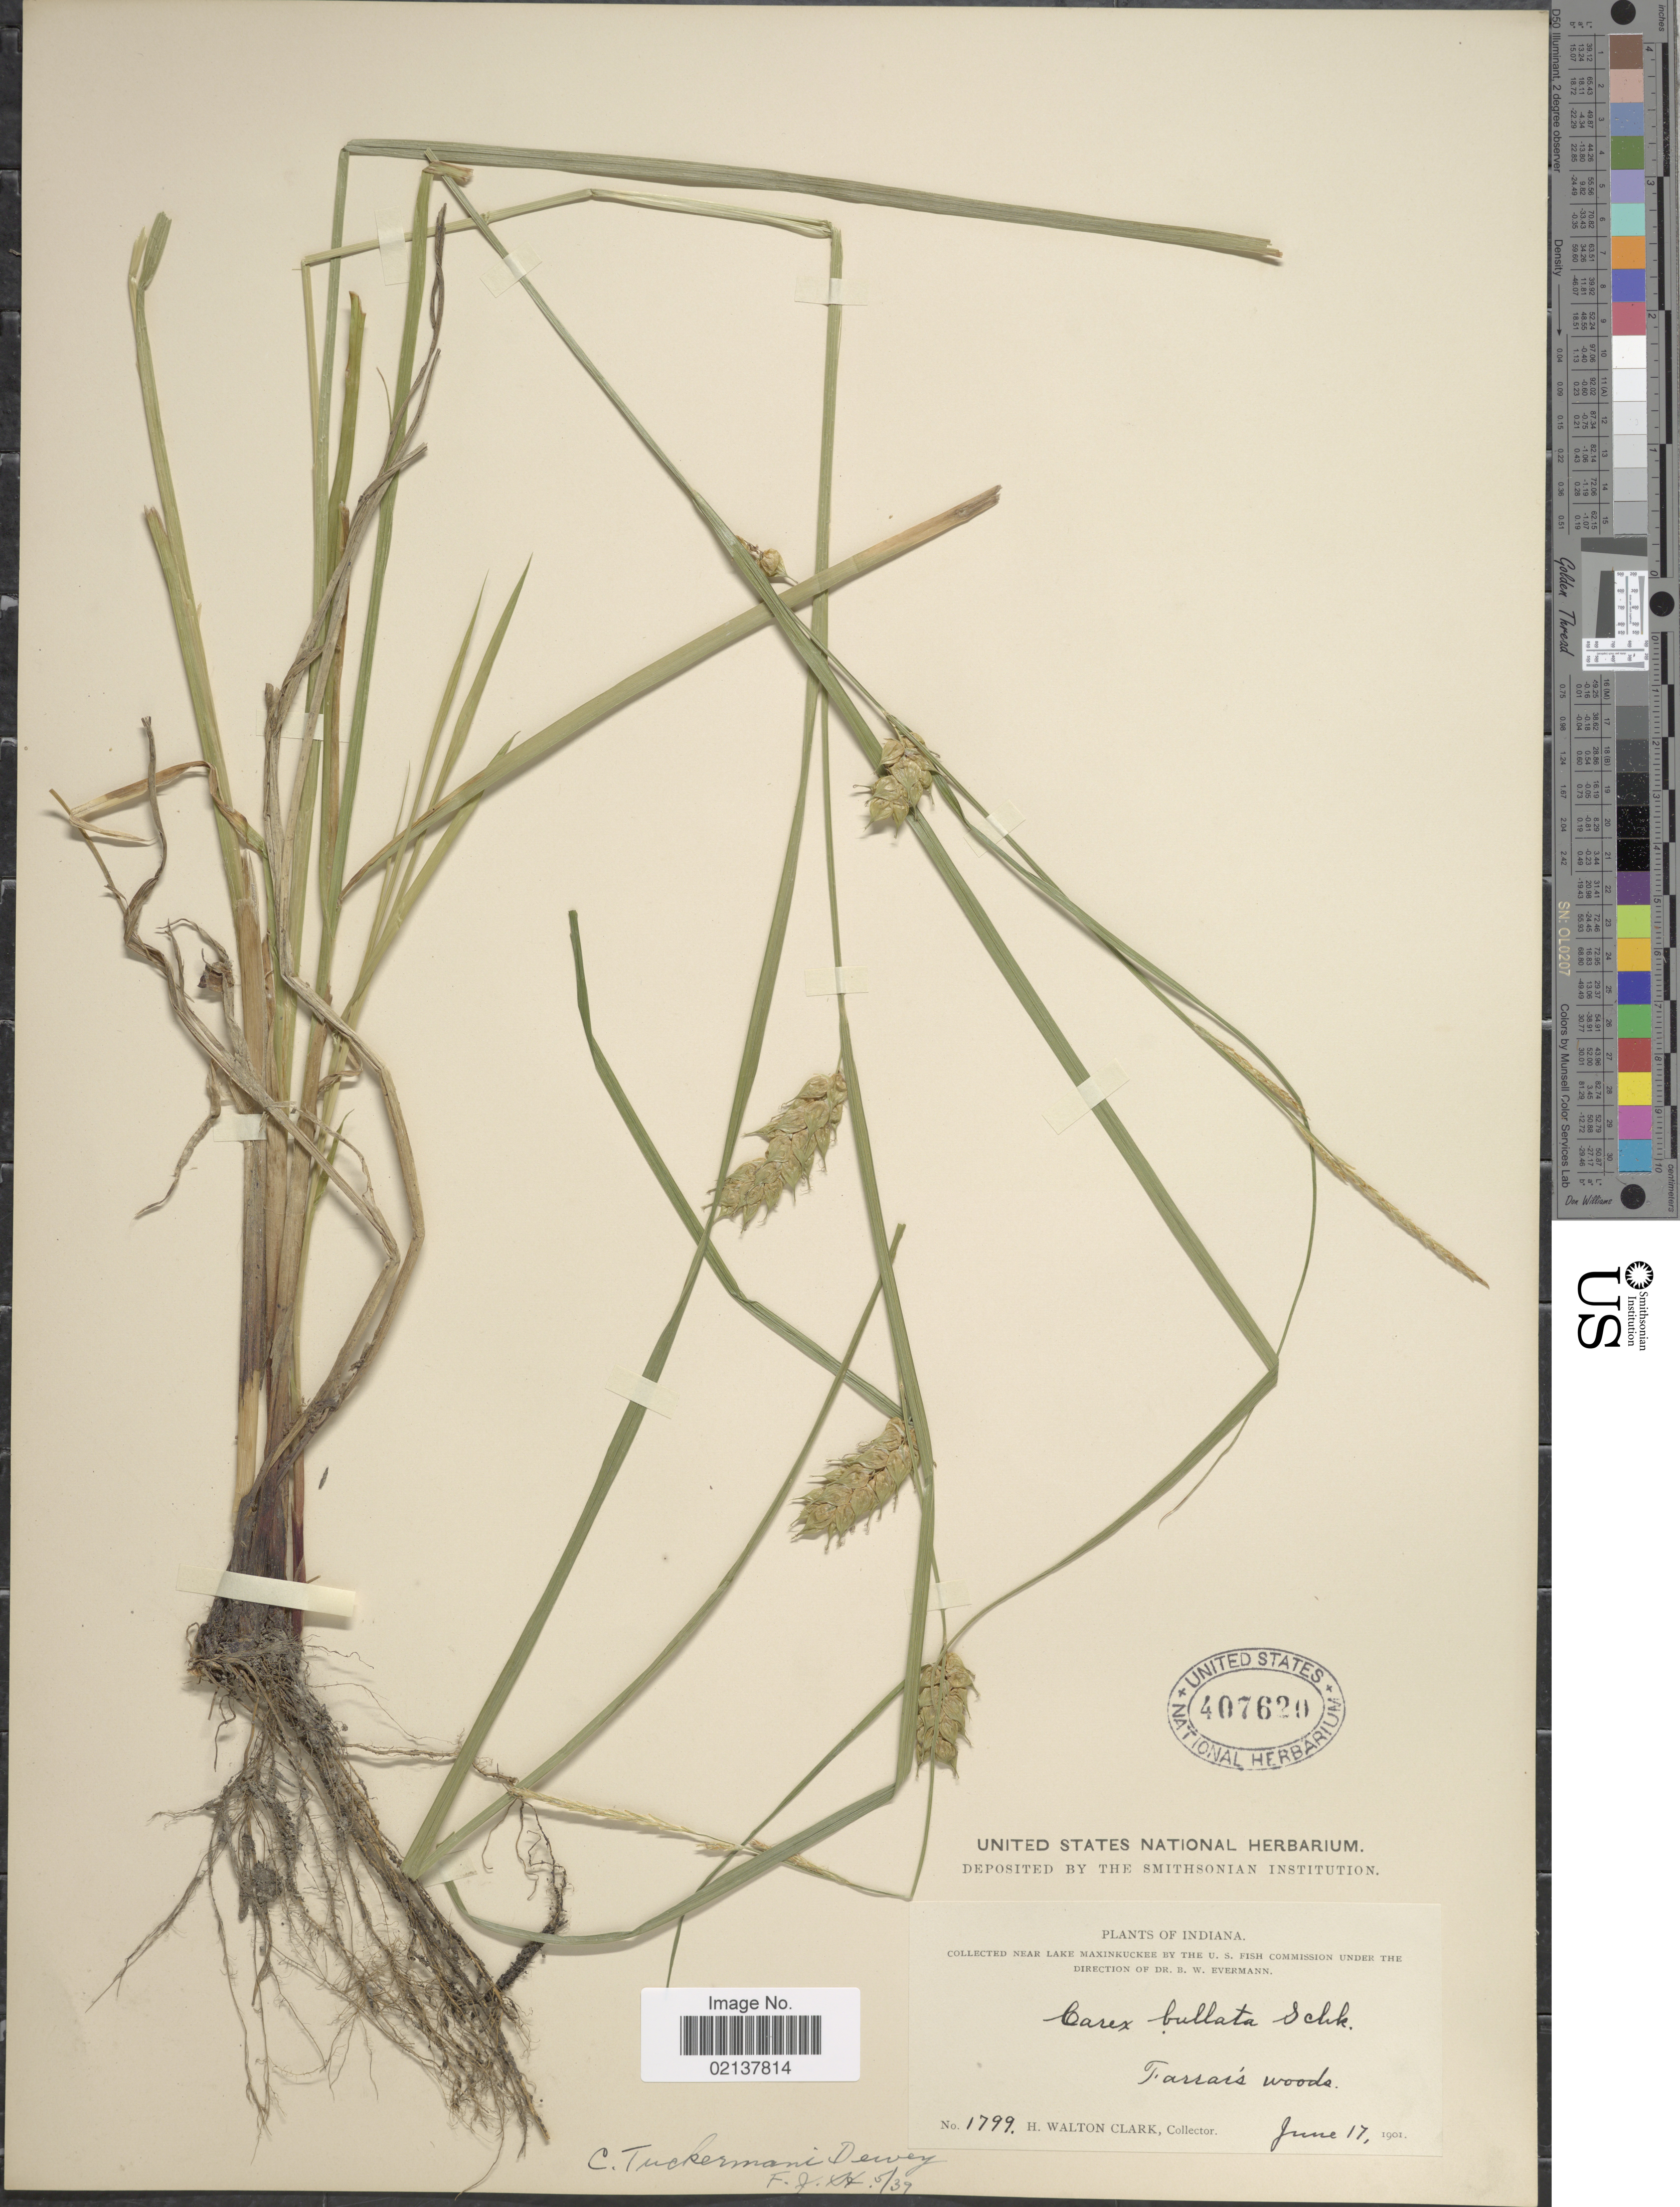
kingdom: Plantae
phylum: Tracheophyta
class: Liliopsida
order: Poales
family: Cyperaceae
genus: Carex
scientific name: Carex tuckermanii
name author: Boott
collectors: H. W. Clark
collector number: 1799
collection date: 1901-06-17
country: United States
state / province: Indiana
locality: Near Lake Maxinkuckee, Farrais woods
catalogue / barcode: US 407620